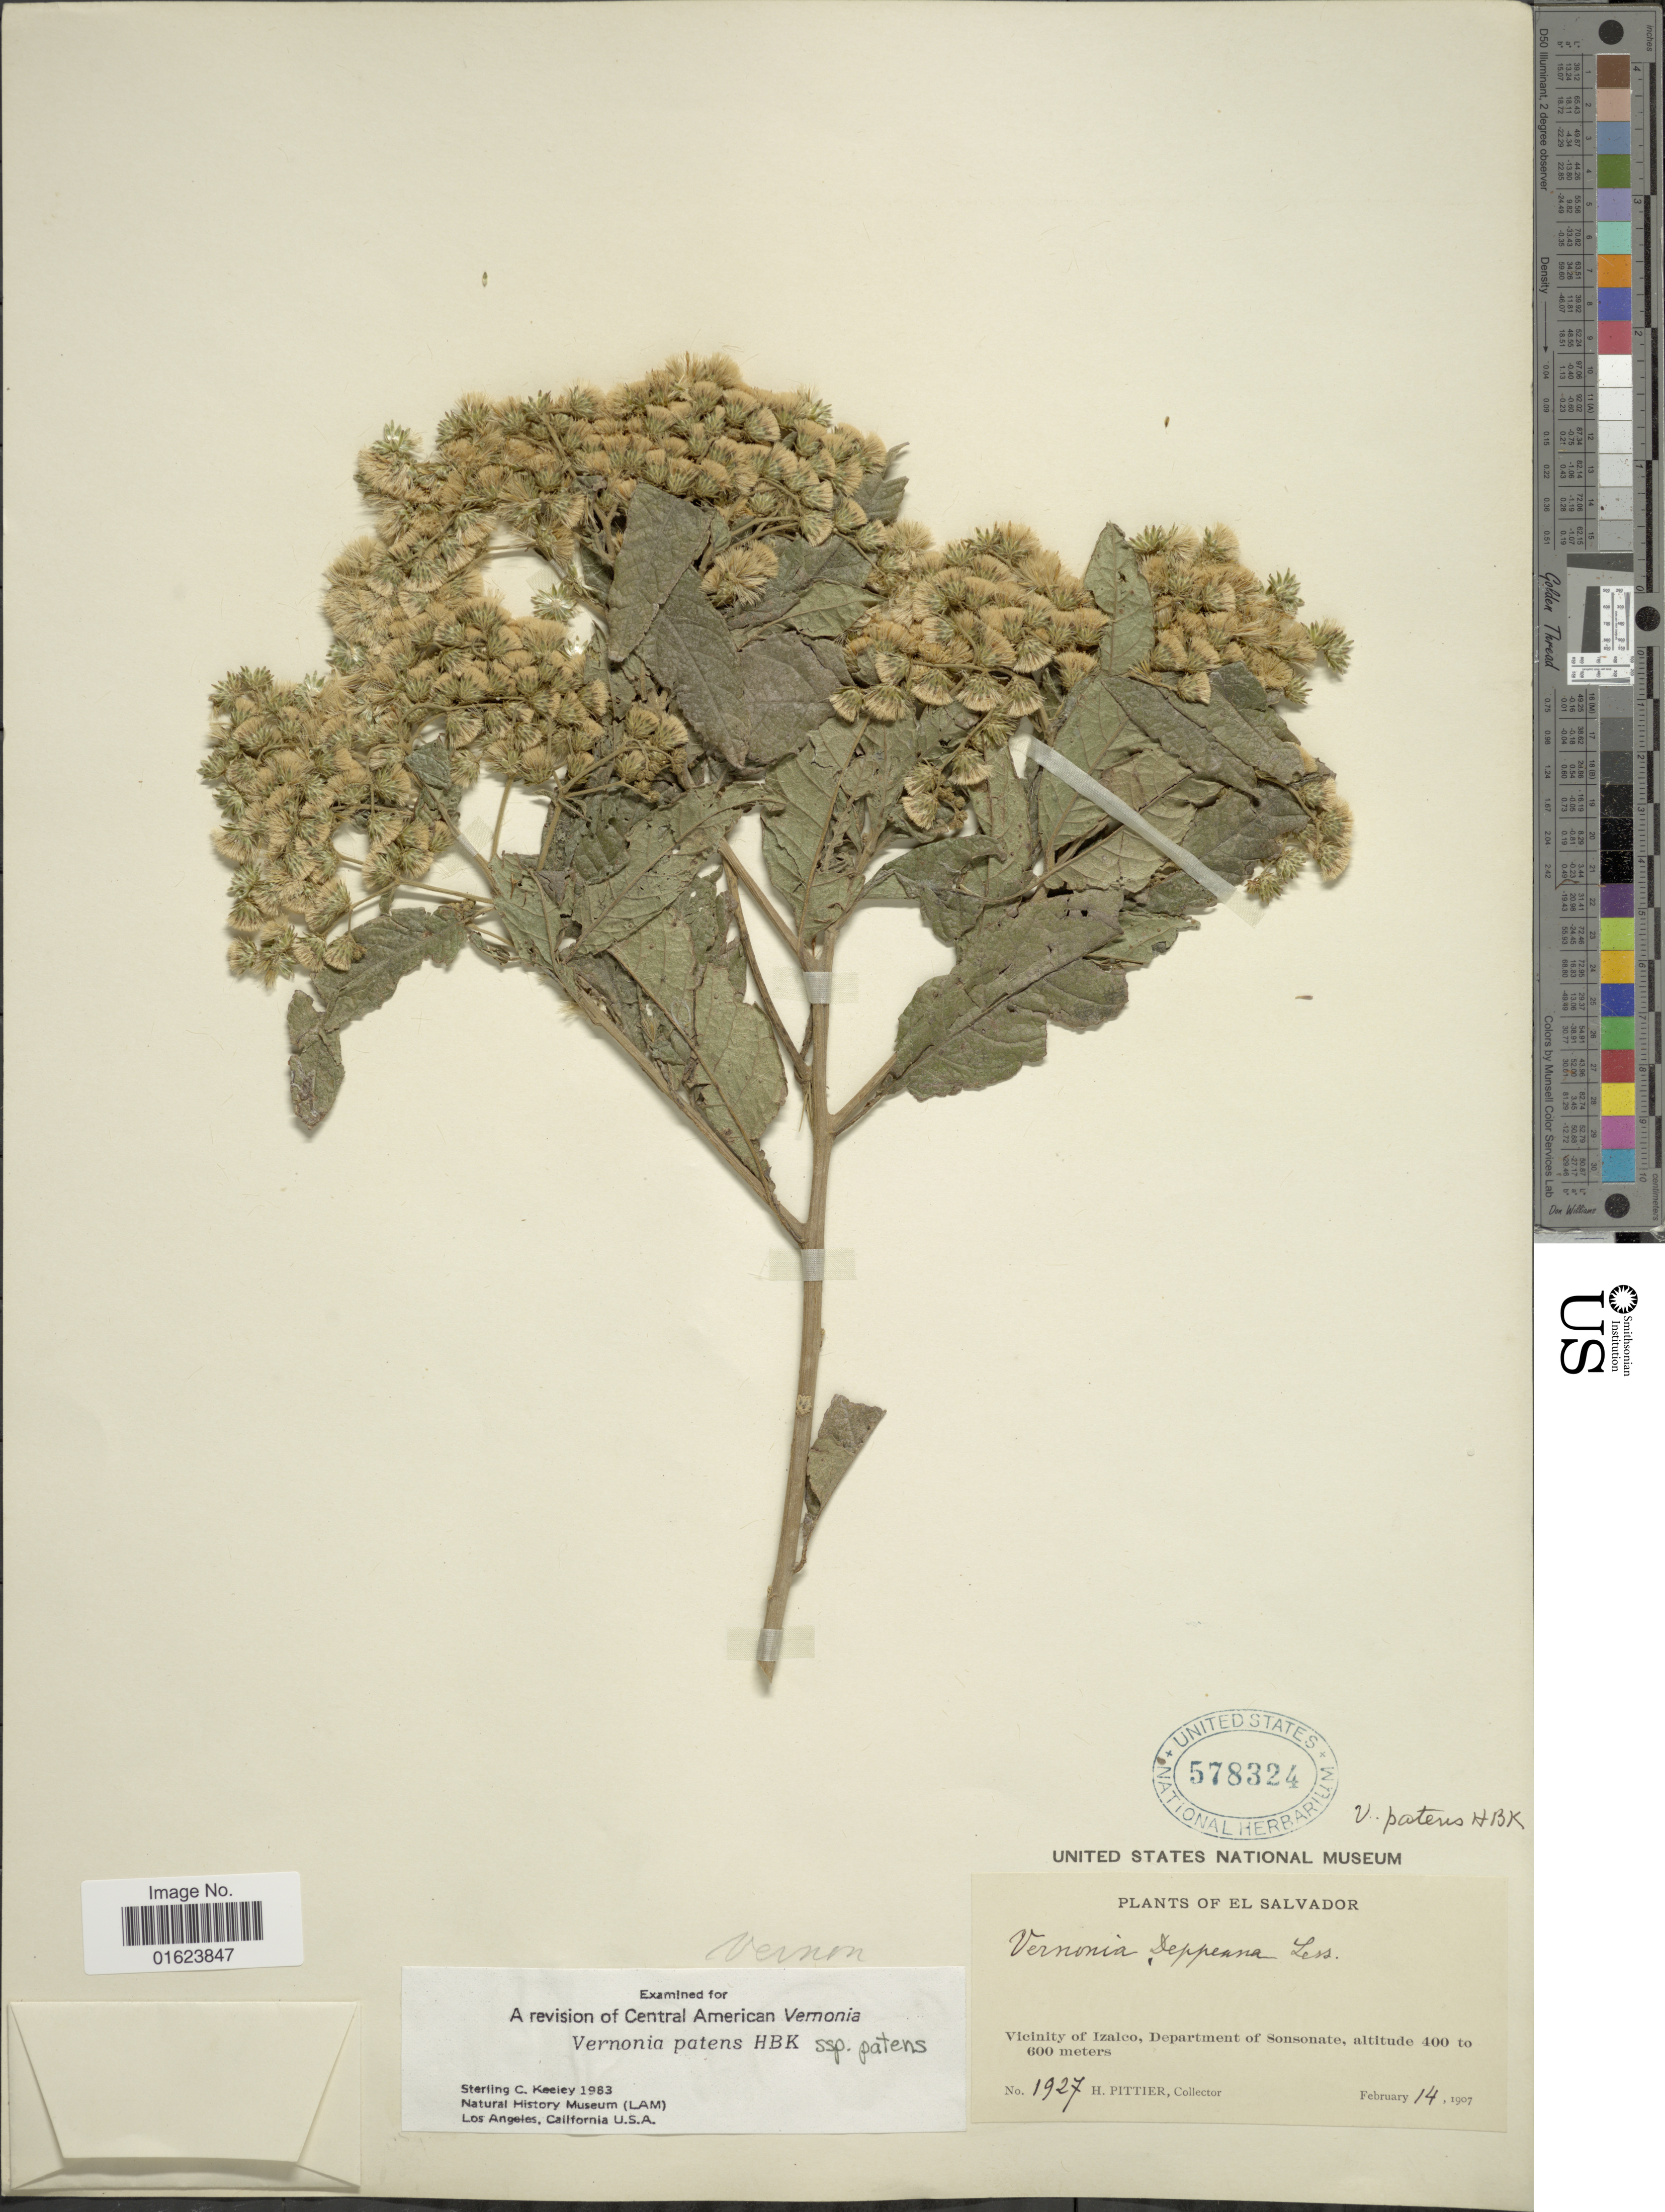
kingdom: Plantae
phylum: Tracheophyta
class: Magnoliopsida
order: Asterales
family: Asteraceae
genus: Vernonanthura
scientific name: Vernonanthura patens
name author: (Kunth) H. Rob.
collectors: H. F. Pittier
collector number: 1927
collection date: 1907-02-14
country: El Salvador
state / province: Sonsonate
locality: Vicinity of Izalco, Department of Sonsonate.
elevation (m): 400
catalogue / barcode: US 578324